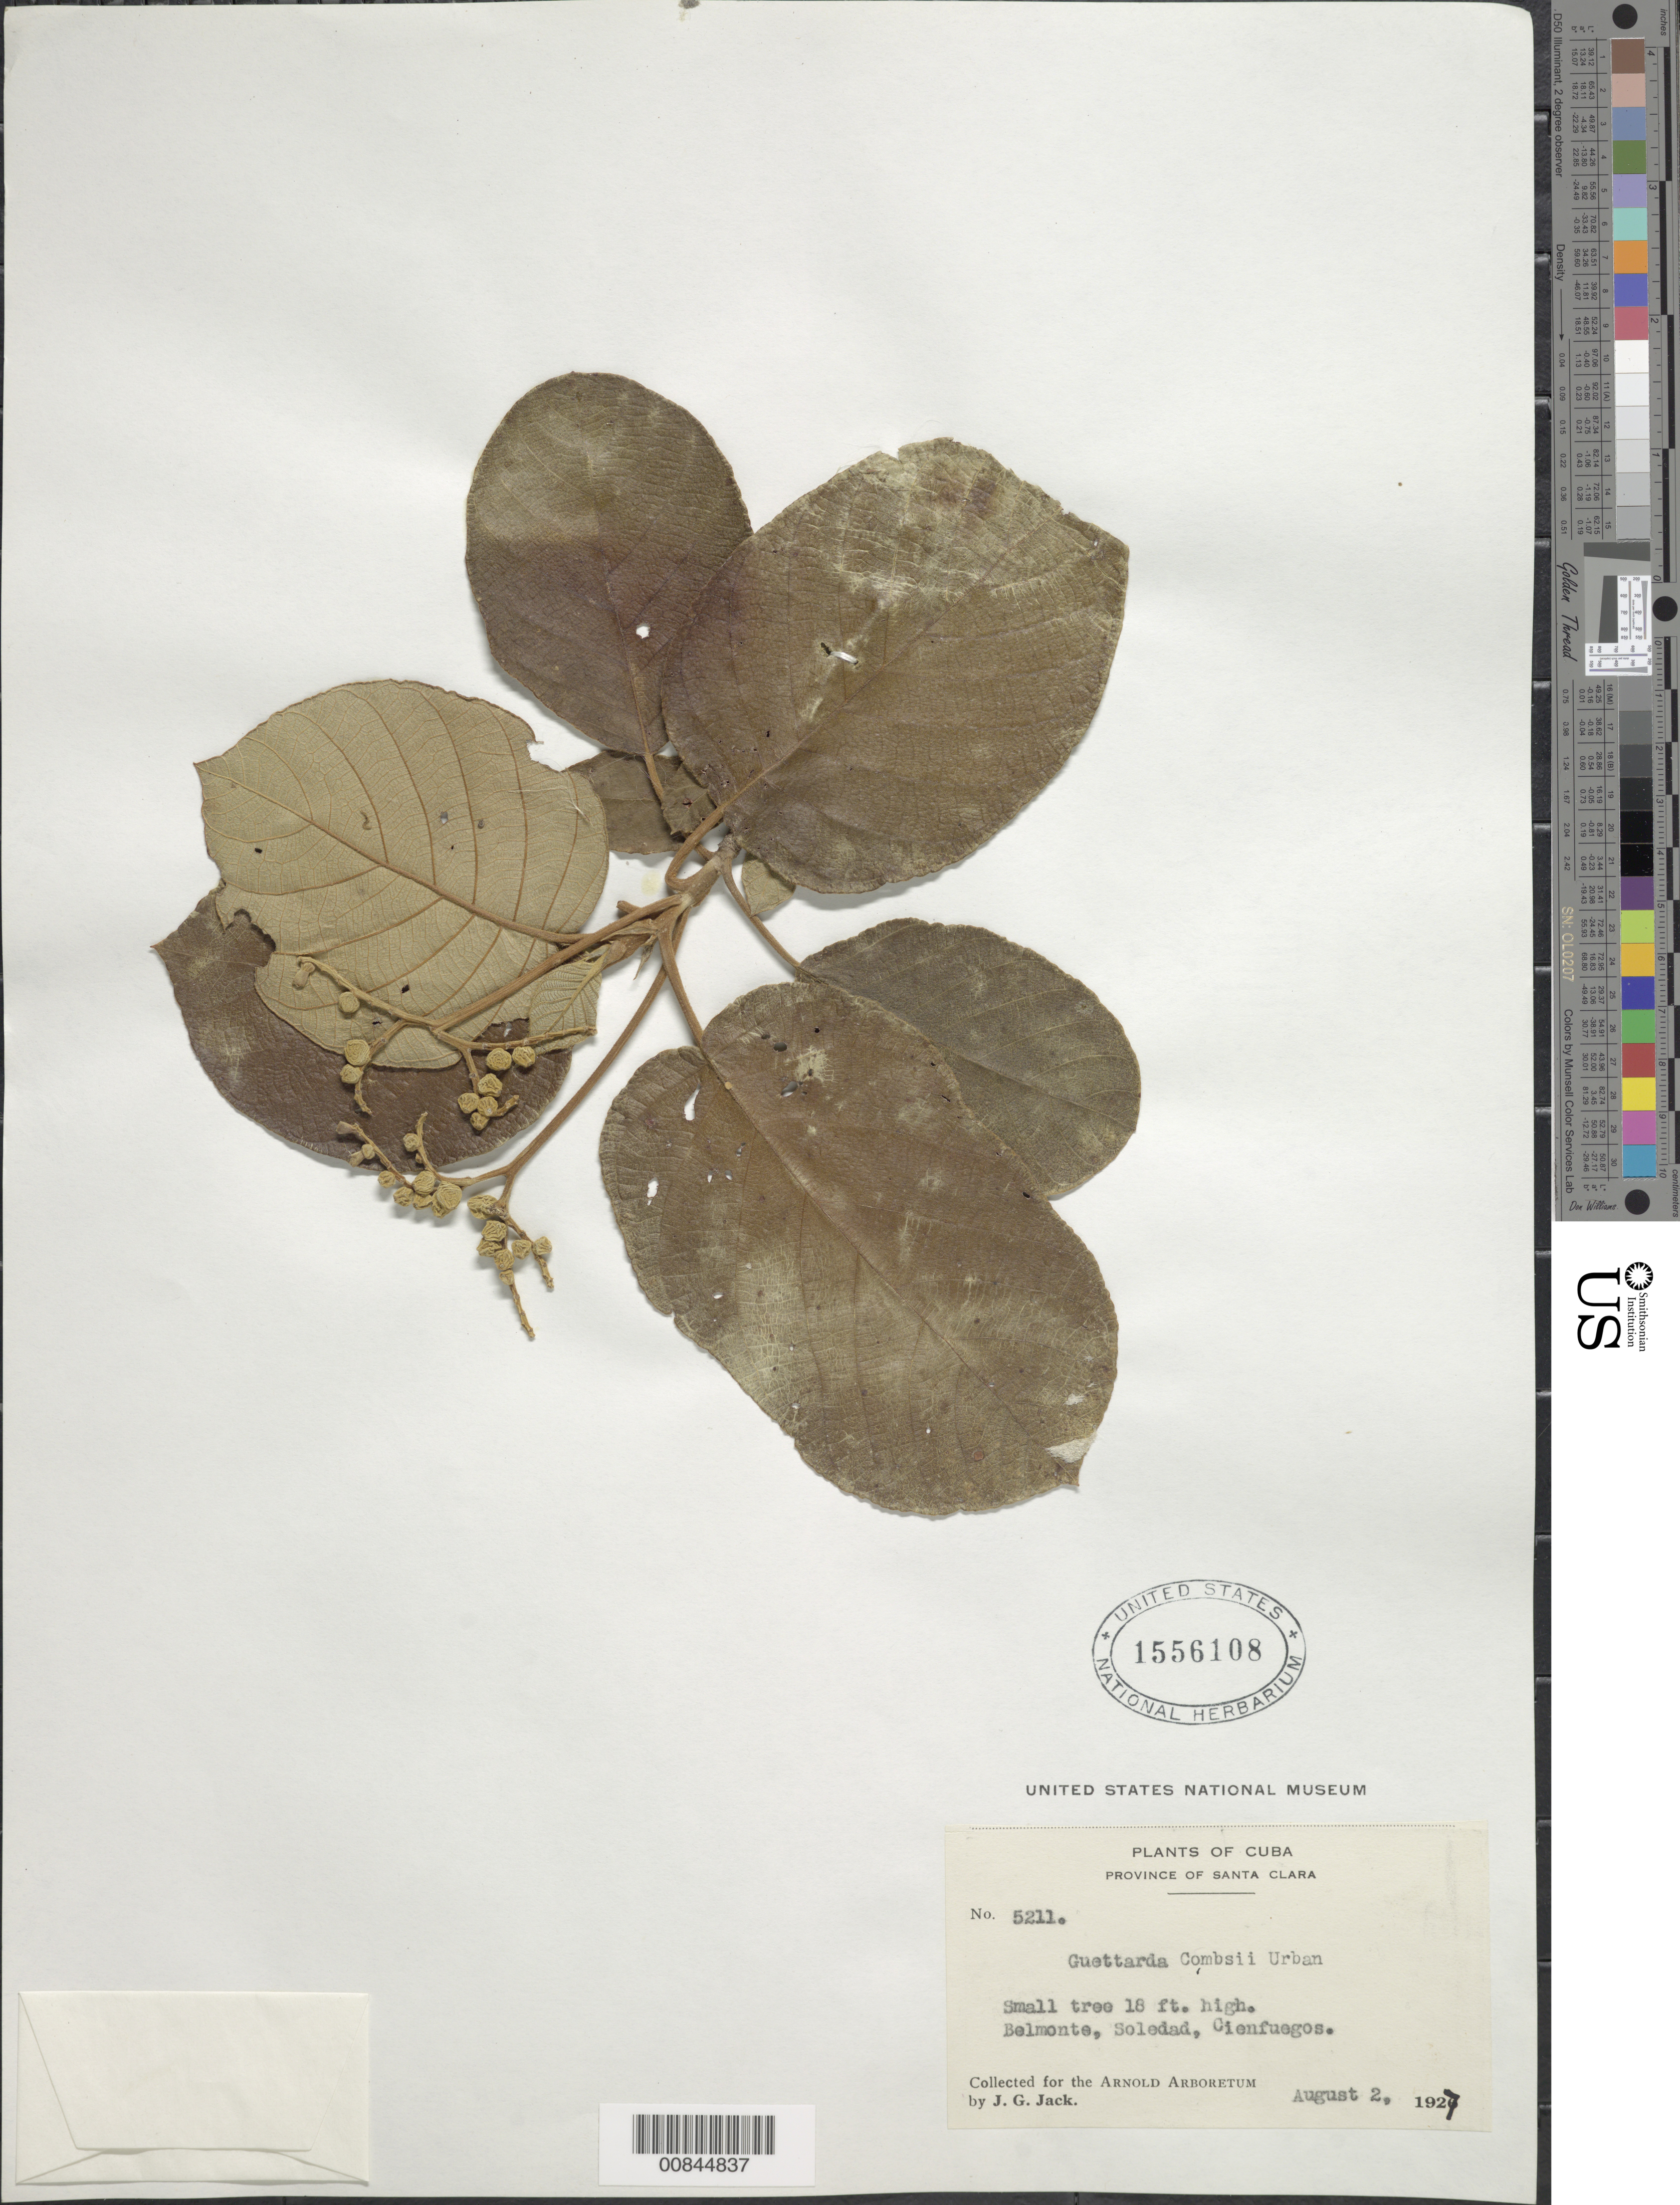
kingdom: Plantae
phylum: Tracheophyta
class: Magnoliopsida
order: Gentianales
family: Rubiaceae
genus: Guettarda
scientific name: Guettarda combsii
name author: Urb.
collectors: J. G. Jack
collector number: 5211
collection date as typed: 02 Aug 1927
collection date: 1927-08-02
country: Cuba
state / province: Las Villas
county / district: Cienfuegos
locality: Belmonte, Soledad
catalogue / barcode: US 1556108